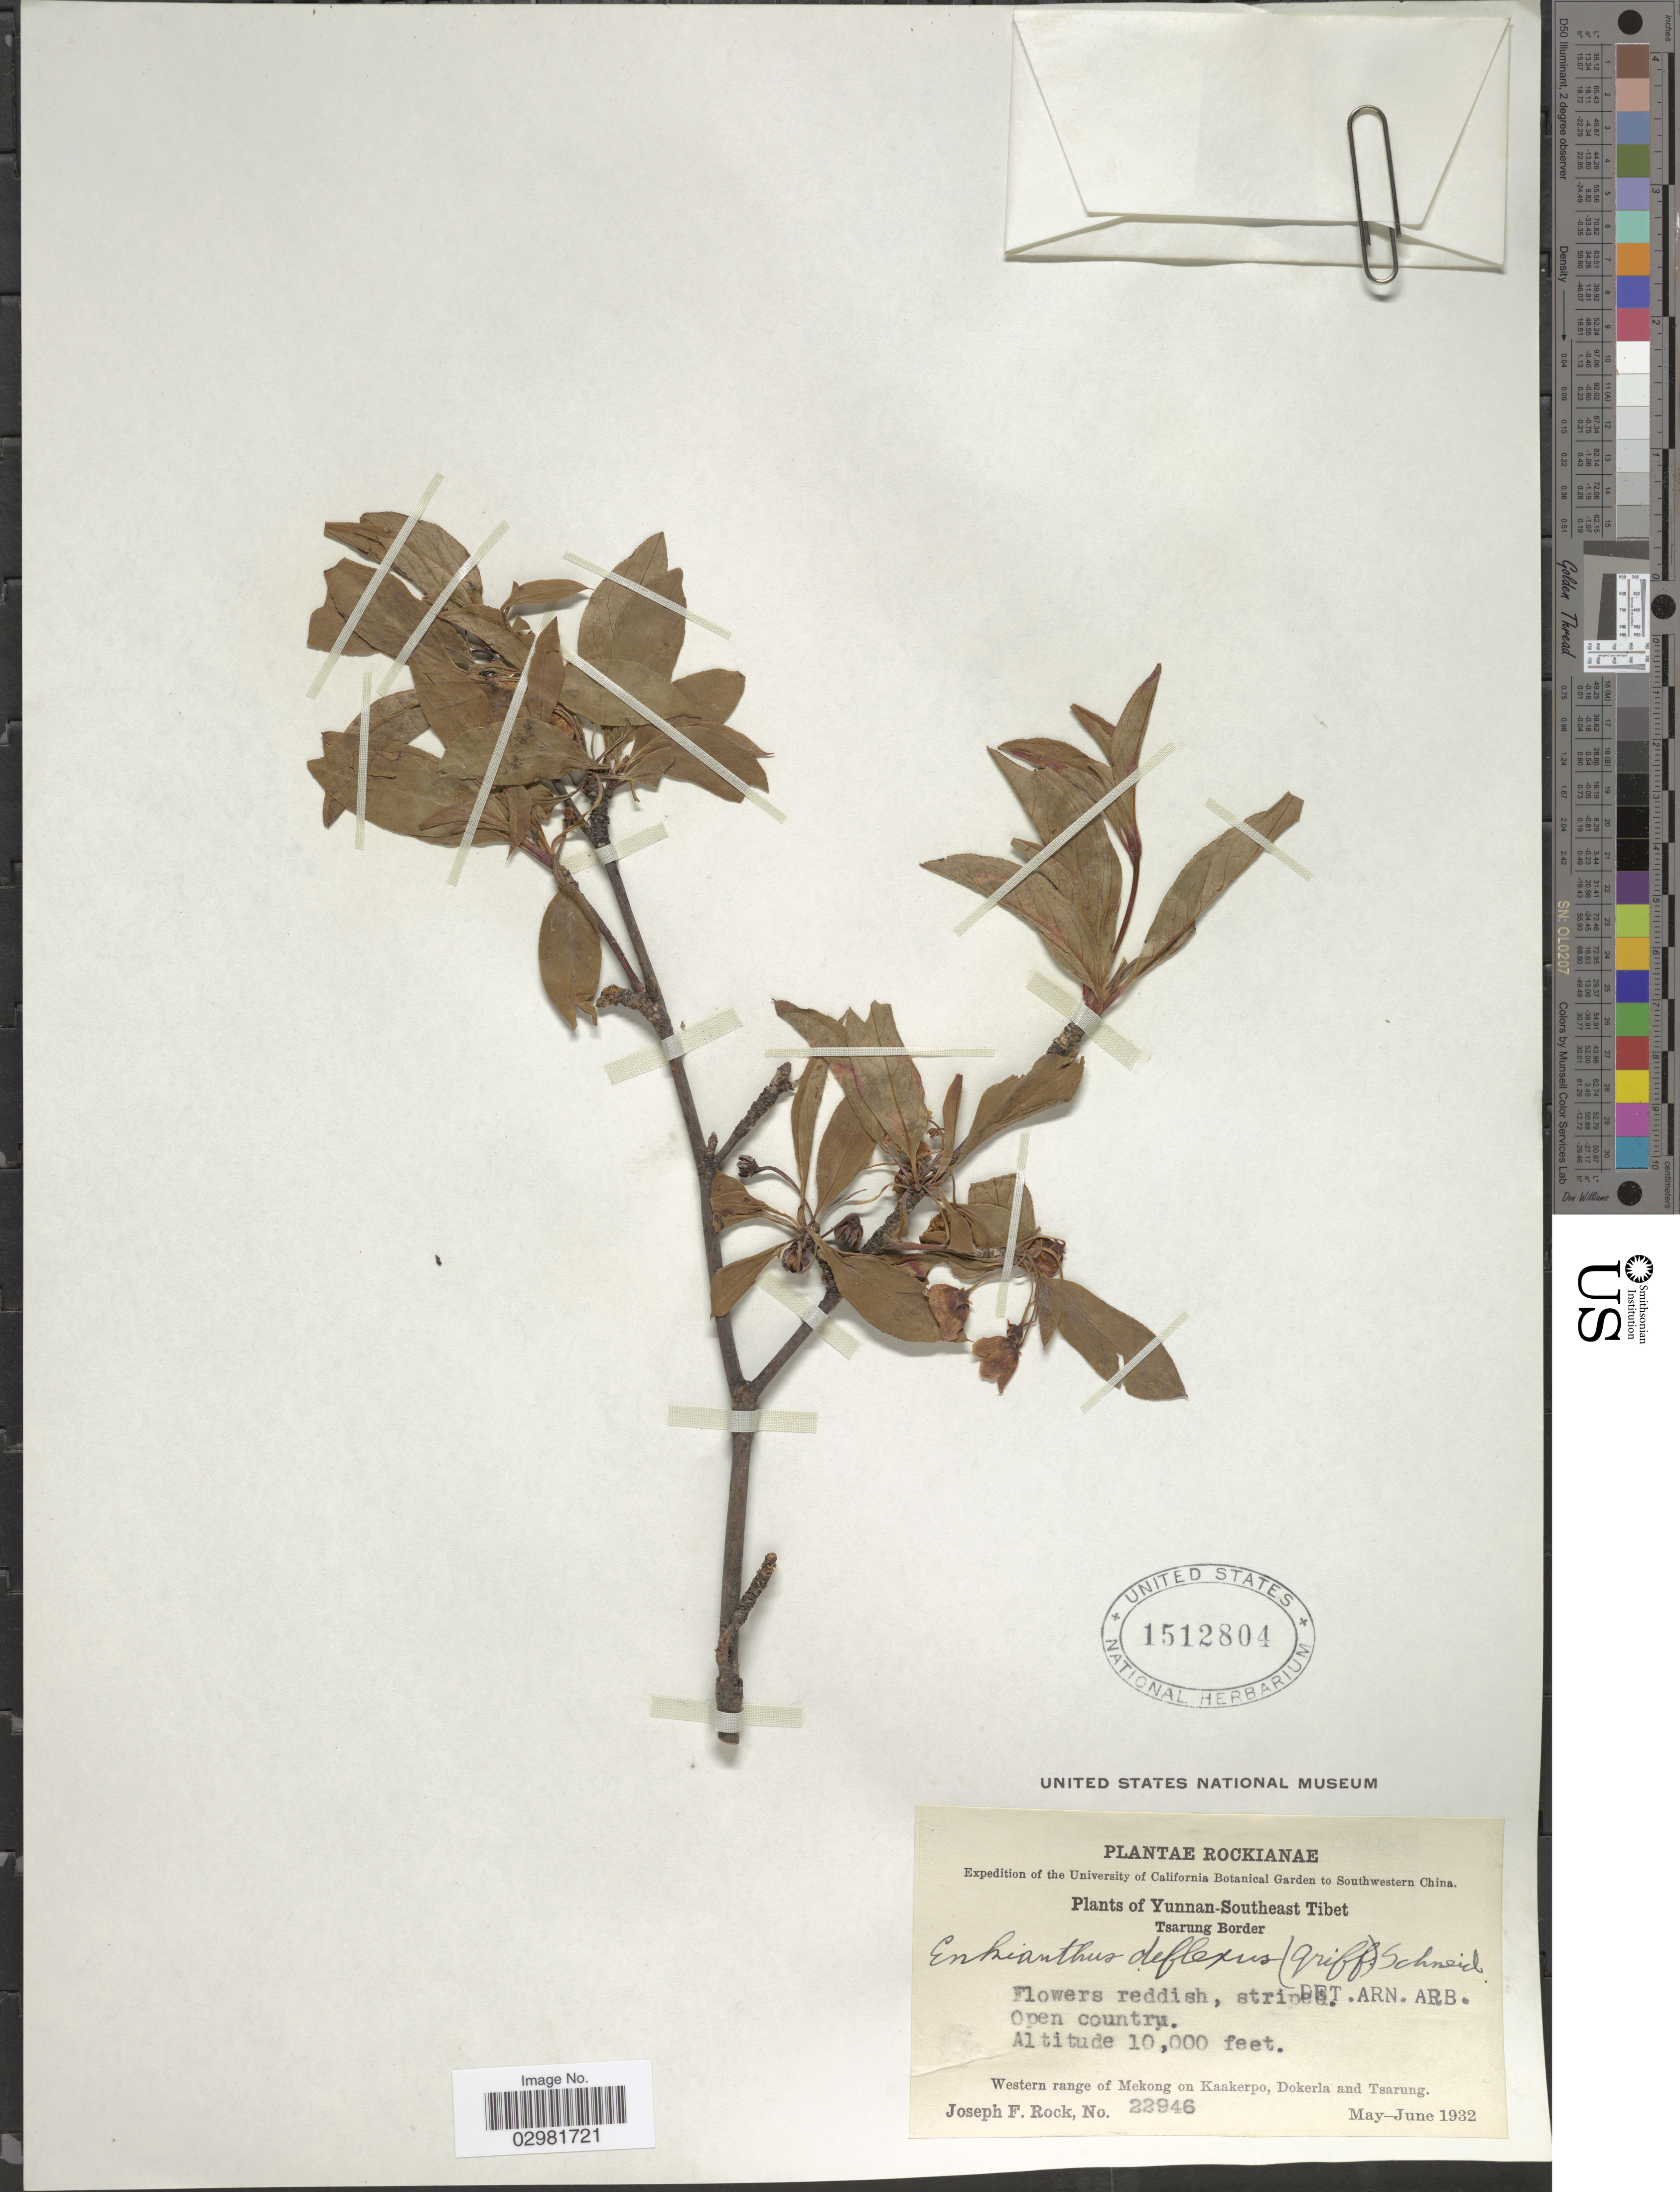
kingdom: Plantae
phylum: Tracheophyta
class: Magnoliopsida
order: Ericales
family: Ericaceae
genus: Enkianthus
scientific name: Enkianthus deflexus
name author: (Griff.) C.K. Schneid.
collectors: J. F. Rock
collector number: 22946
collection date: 1932-05/1932-06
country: China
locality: Southwestern China. Yunnan-Southeast Tibet. Tsarung Border. Western range of Mekong on Kaakerpo, Dokerla and Tsarung.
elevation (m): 3048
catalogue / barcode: US 1512804